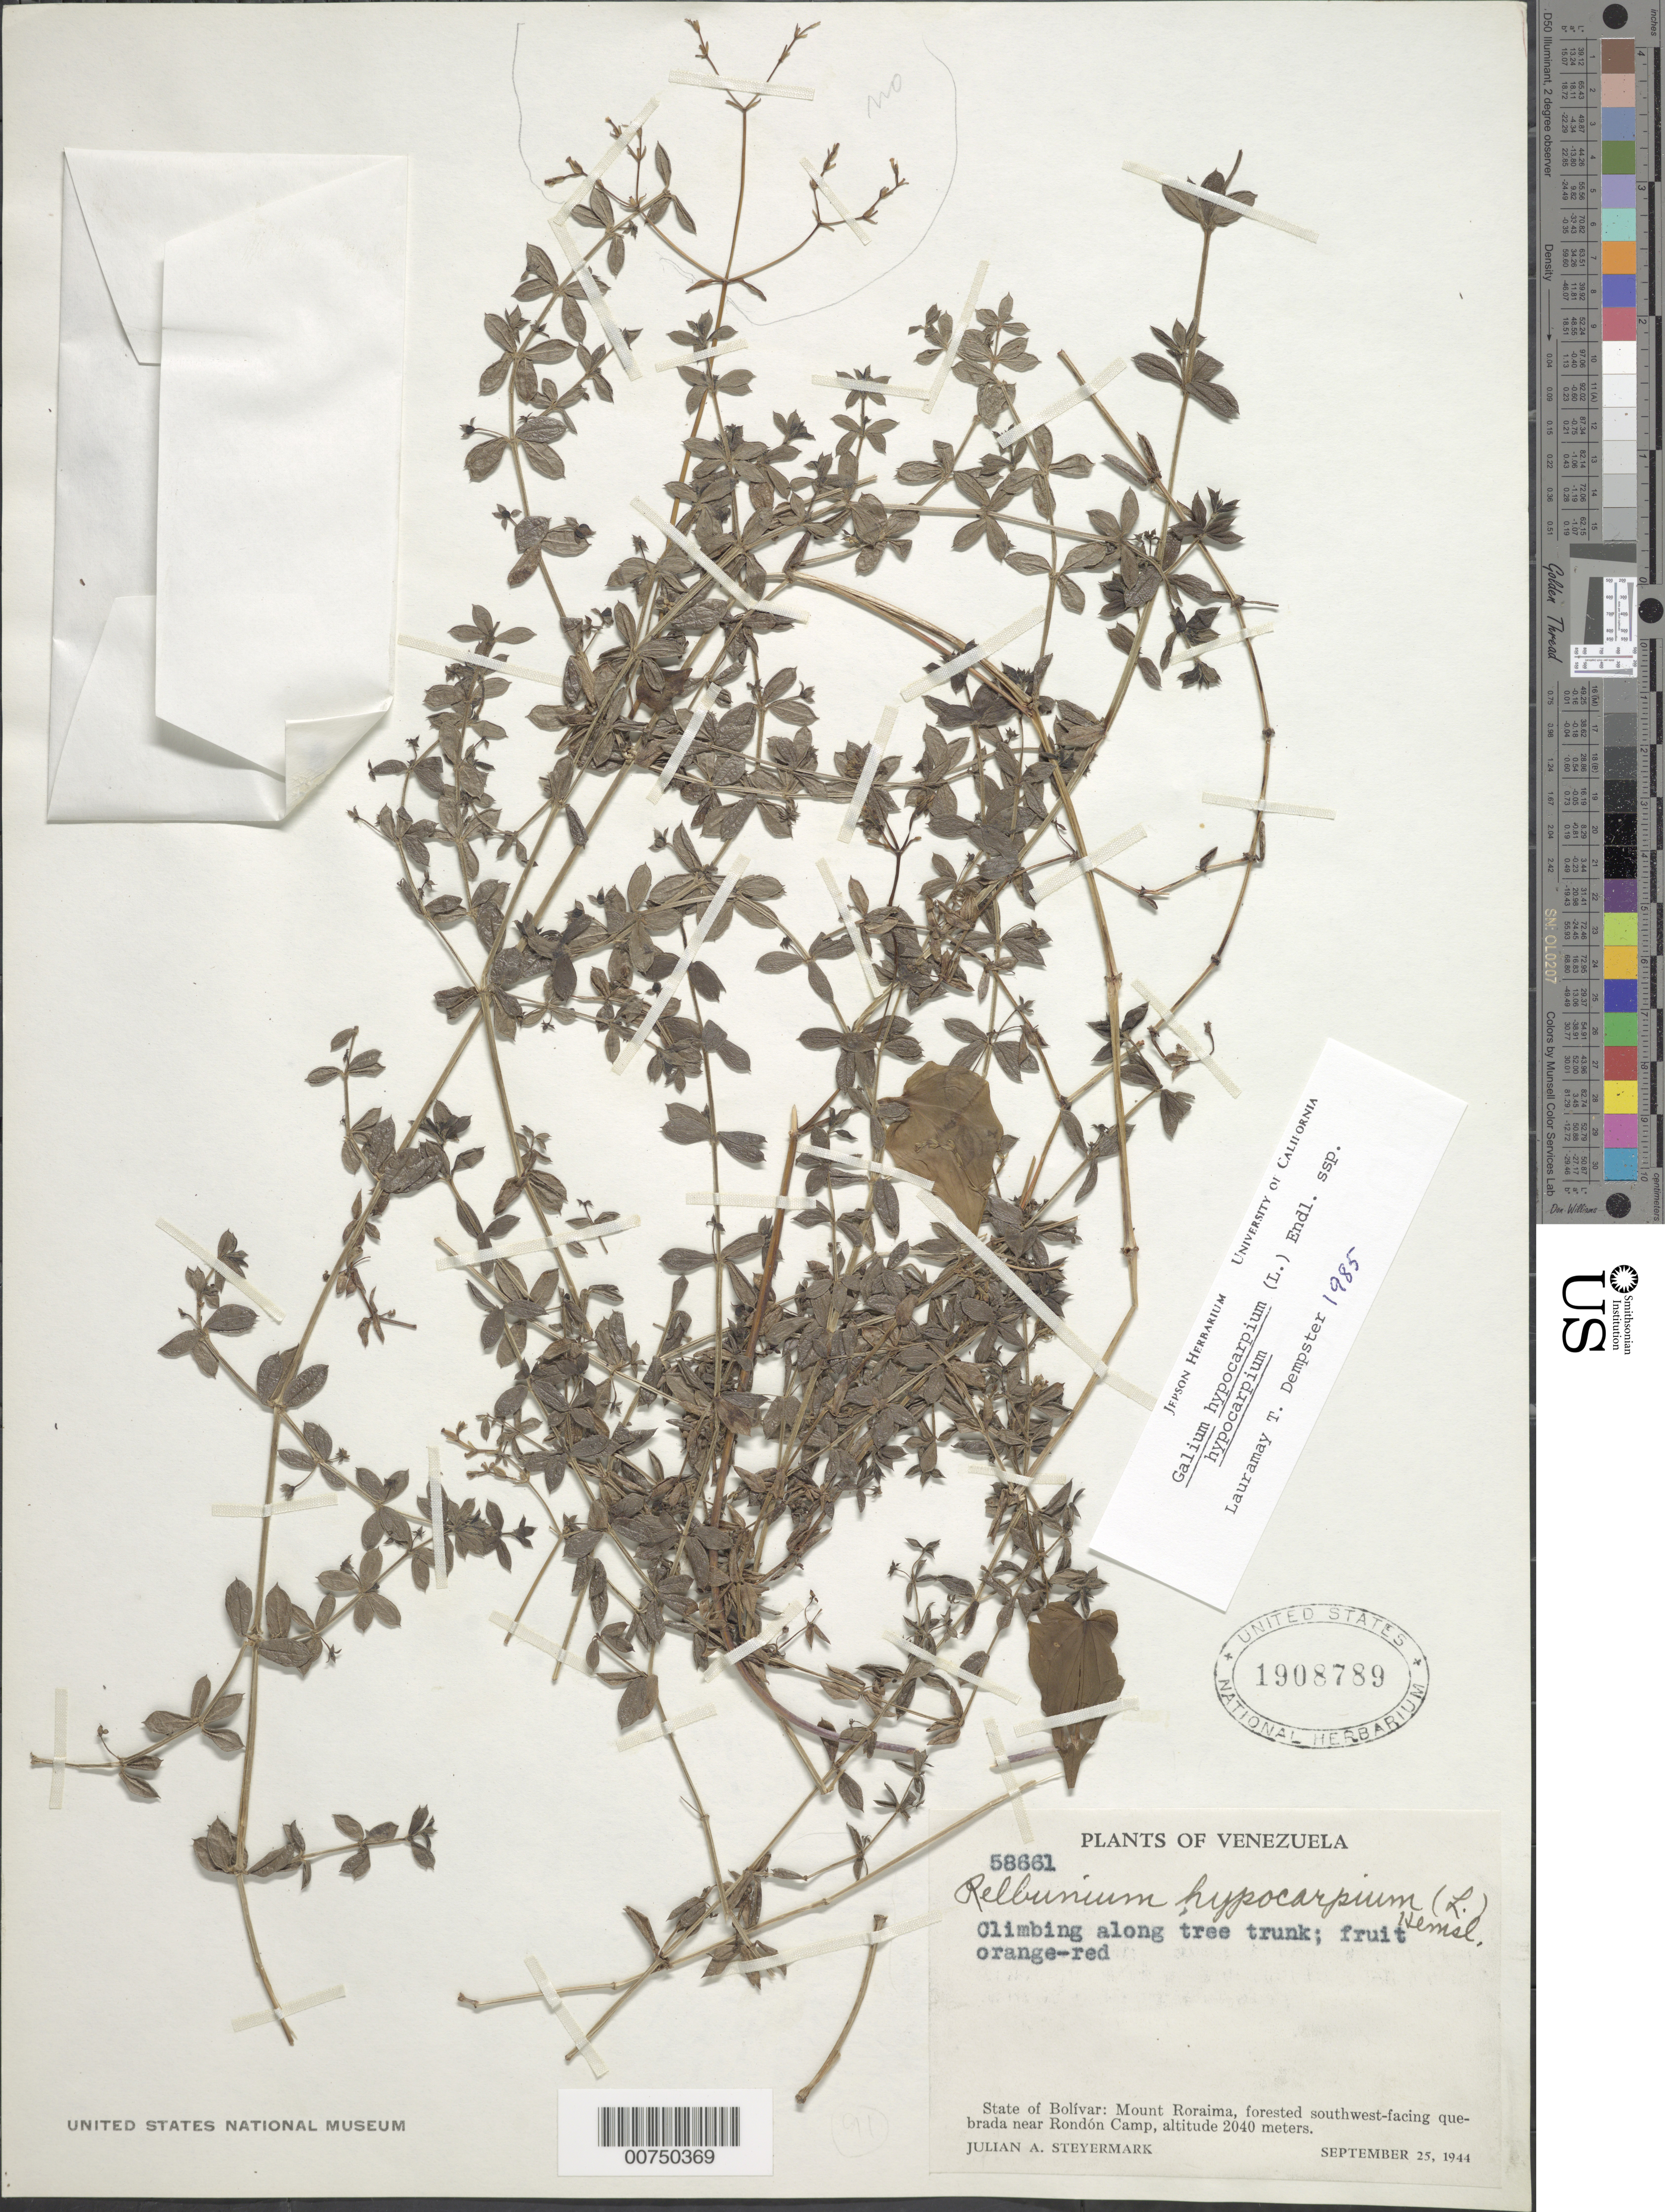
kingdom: Plantae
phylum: Tracheophyta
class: Magnoliopsida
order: Gentianales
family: Rubiaceae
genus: Galium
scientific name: Galium hypocarpium subsp. hypocarpium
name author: (L.) Endl. ex Griseb.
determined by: Dempster, L. T.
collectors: J. Steyermark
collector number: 58661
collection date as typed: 25-Sep-44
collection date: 1944-09-25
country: Venezuela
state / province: Bolívar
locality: Mt. Roraima, Rondón Camp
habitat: Forested southwest-facing quebrada; climbing along tree trunk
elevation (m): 2042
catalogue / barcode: US 1908789